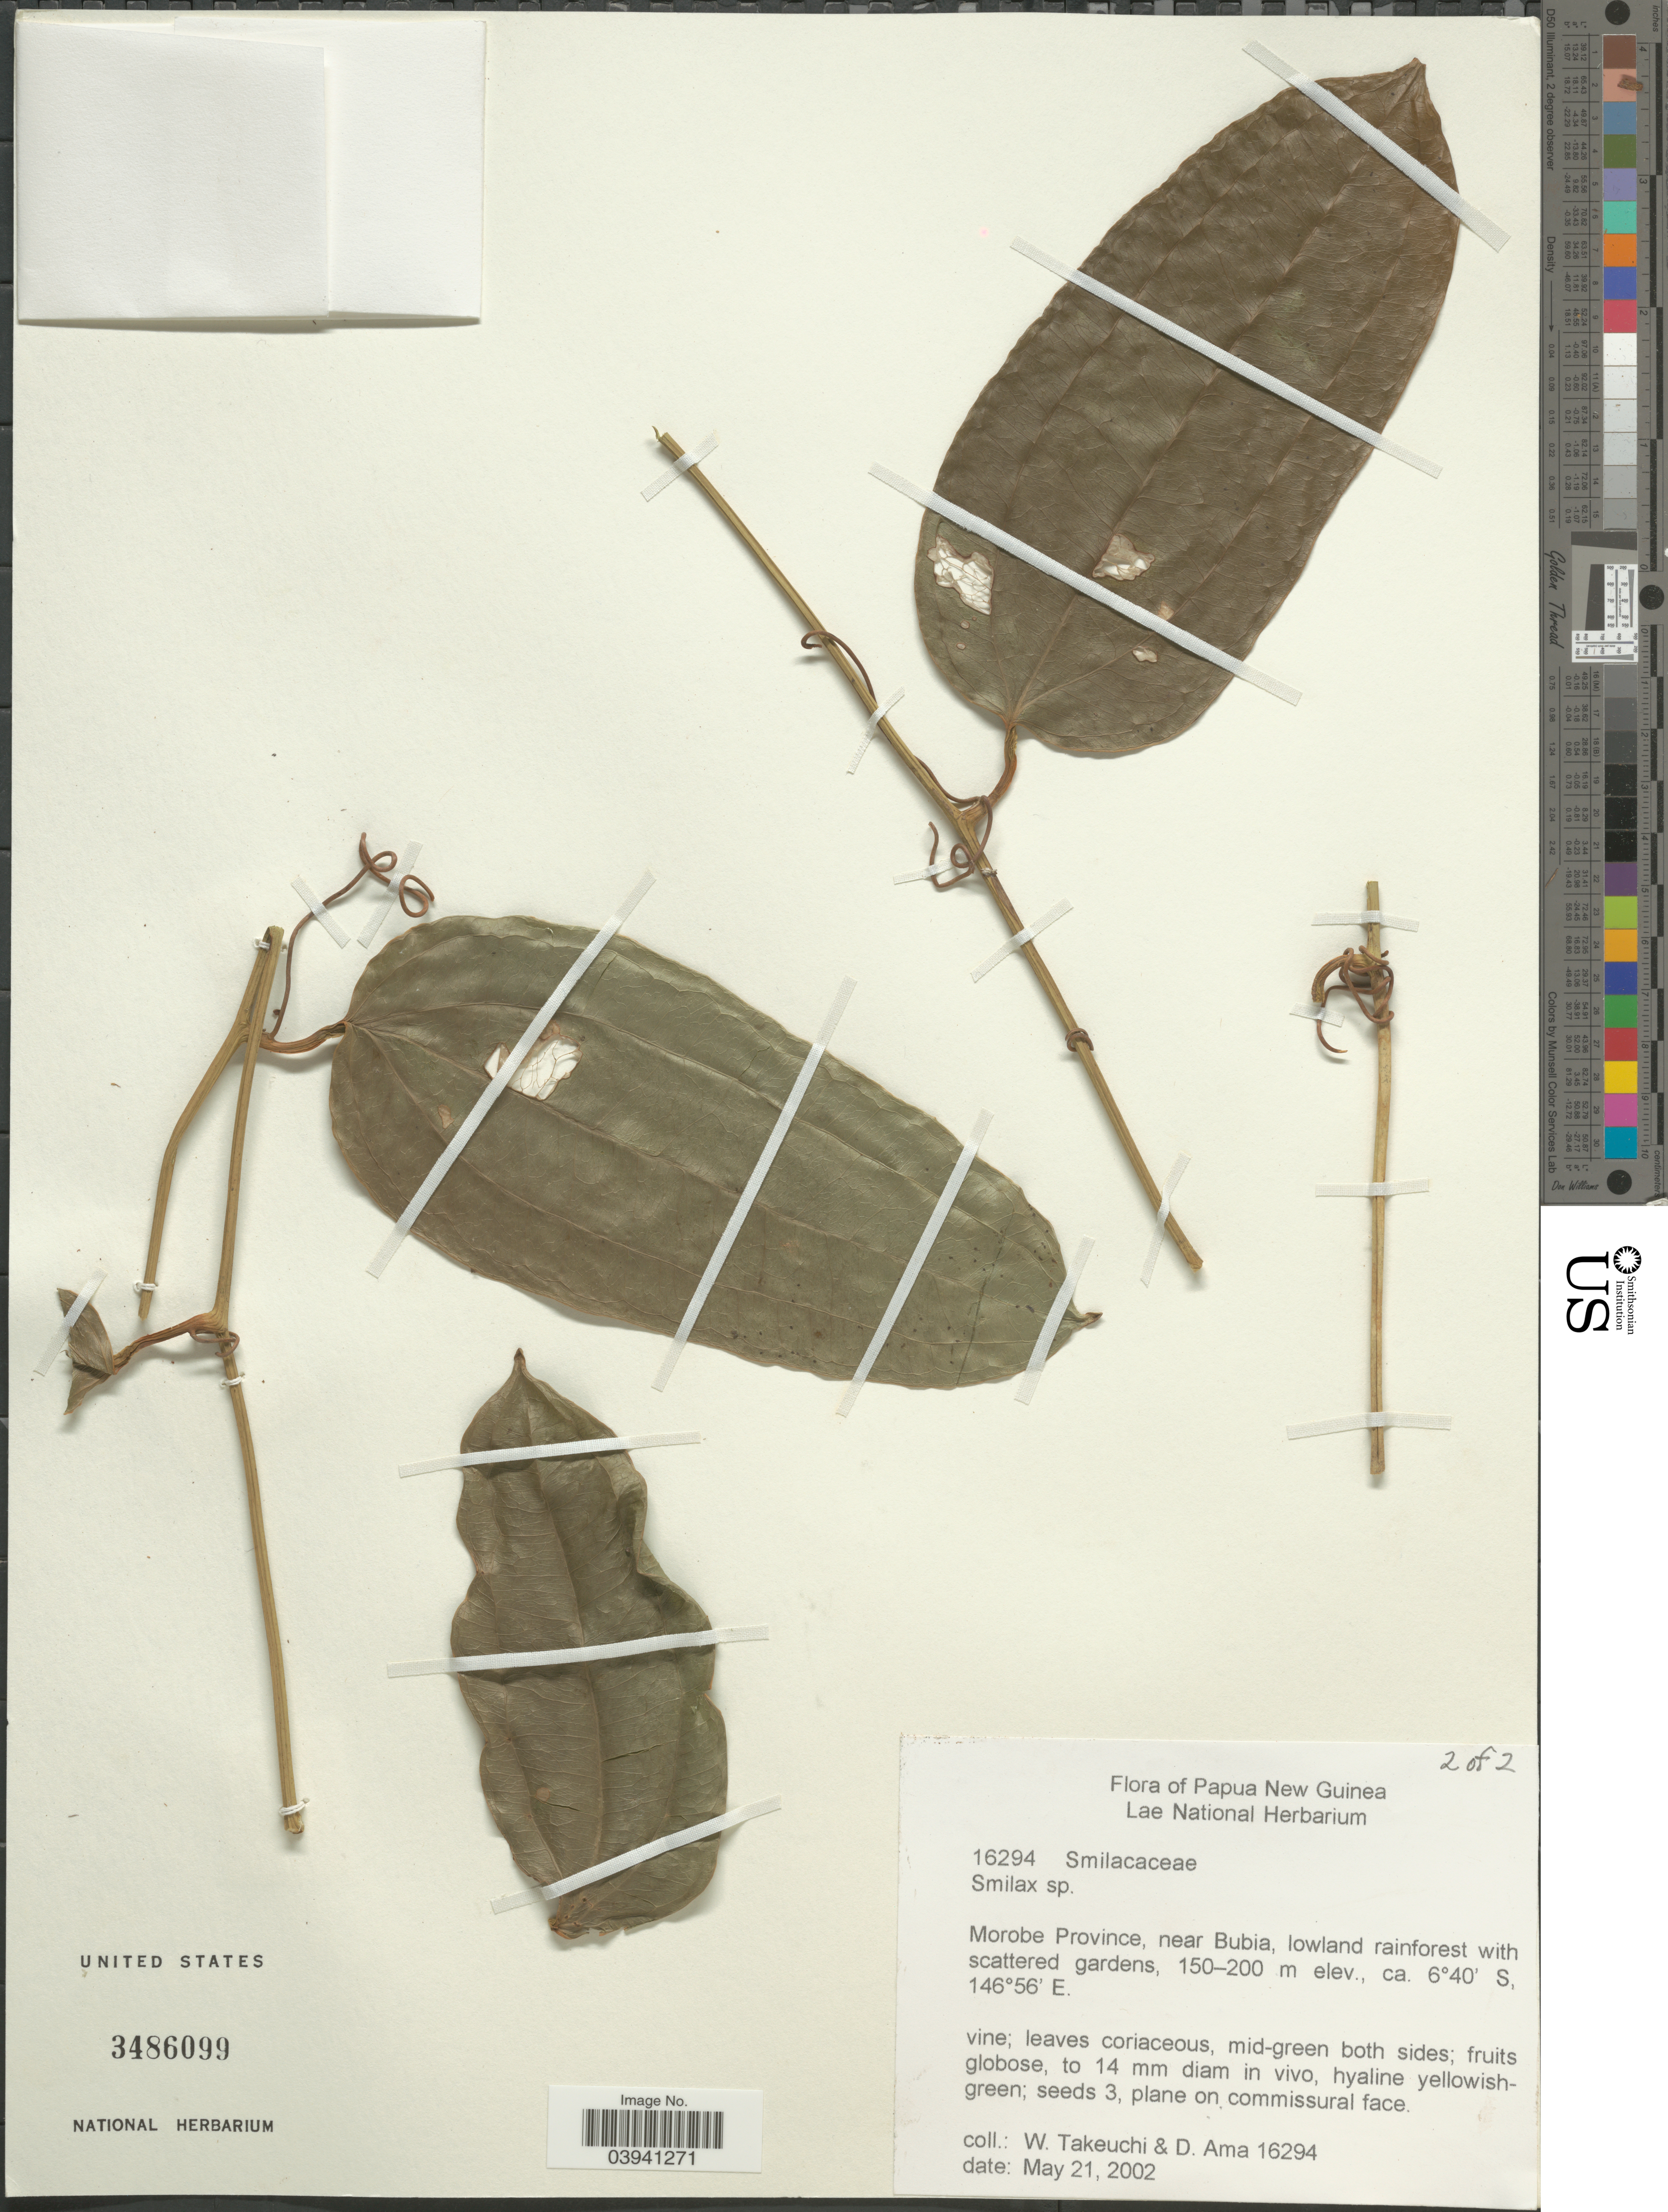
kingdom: Plantae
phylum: Tracheophyta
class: Liliopsida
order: Liliales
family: Smilacaceae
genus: Smilax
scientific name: Smilax sp.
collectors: W. Takeuchi & D. Ama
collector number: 16294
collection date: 2002-05-21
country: Papua New Guinea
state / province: Morobe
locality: Papua New Guinea. Near Bubia.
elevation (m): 150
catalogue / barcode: US 3486099